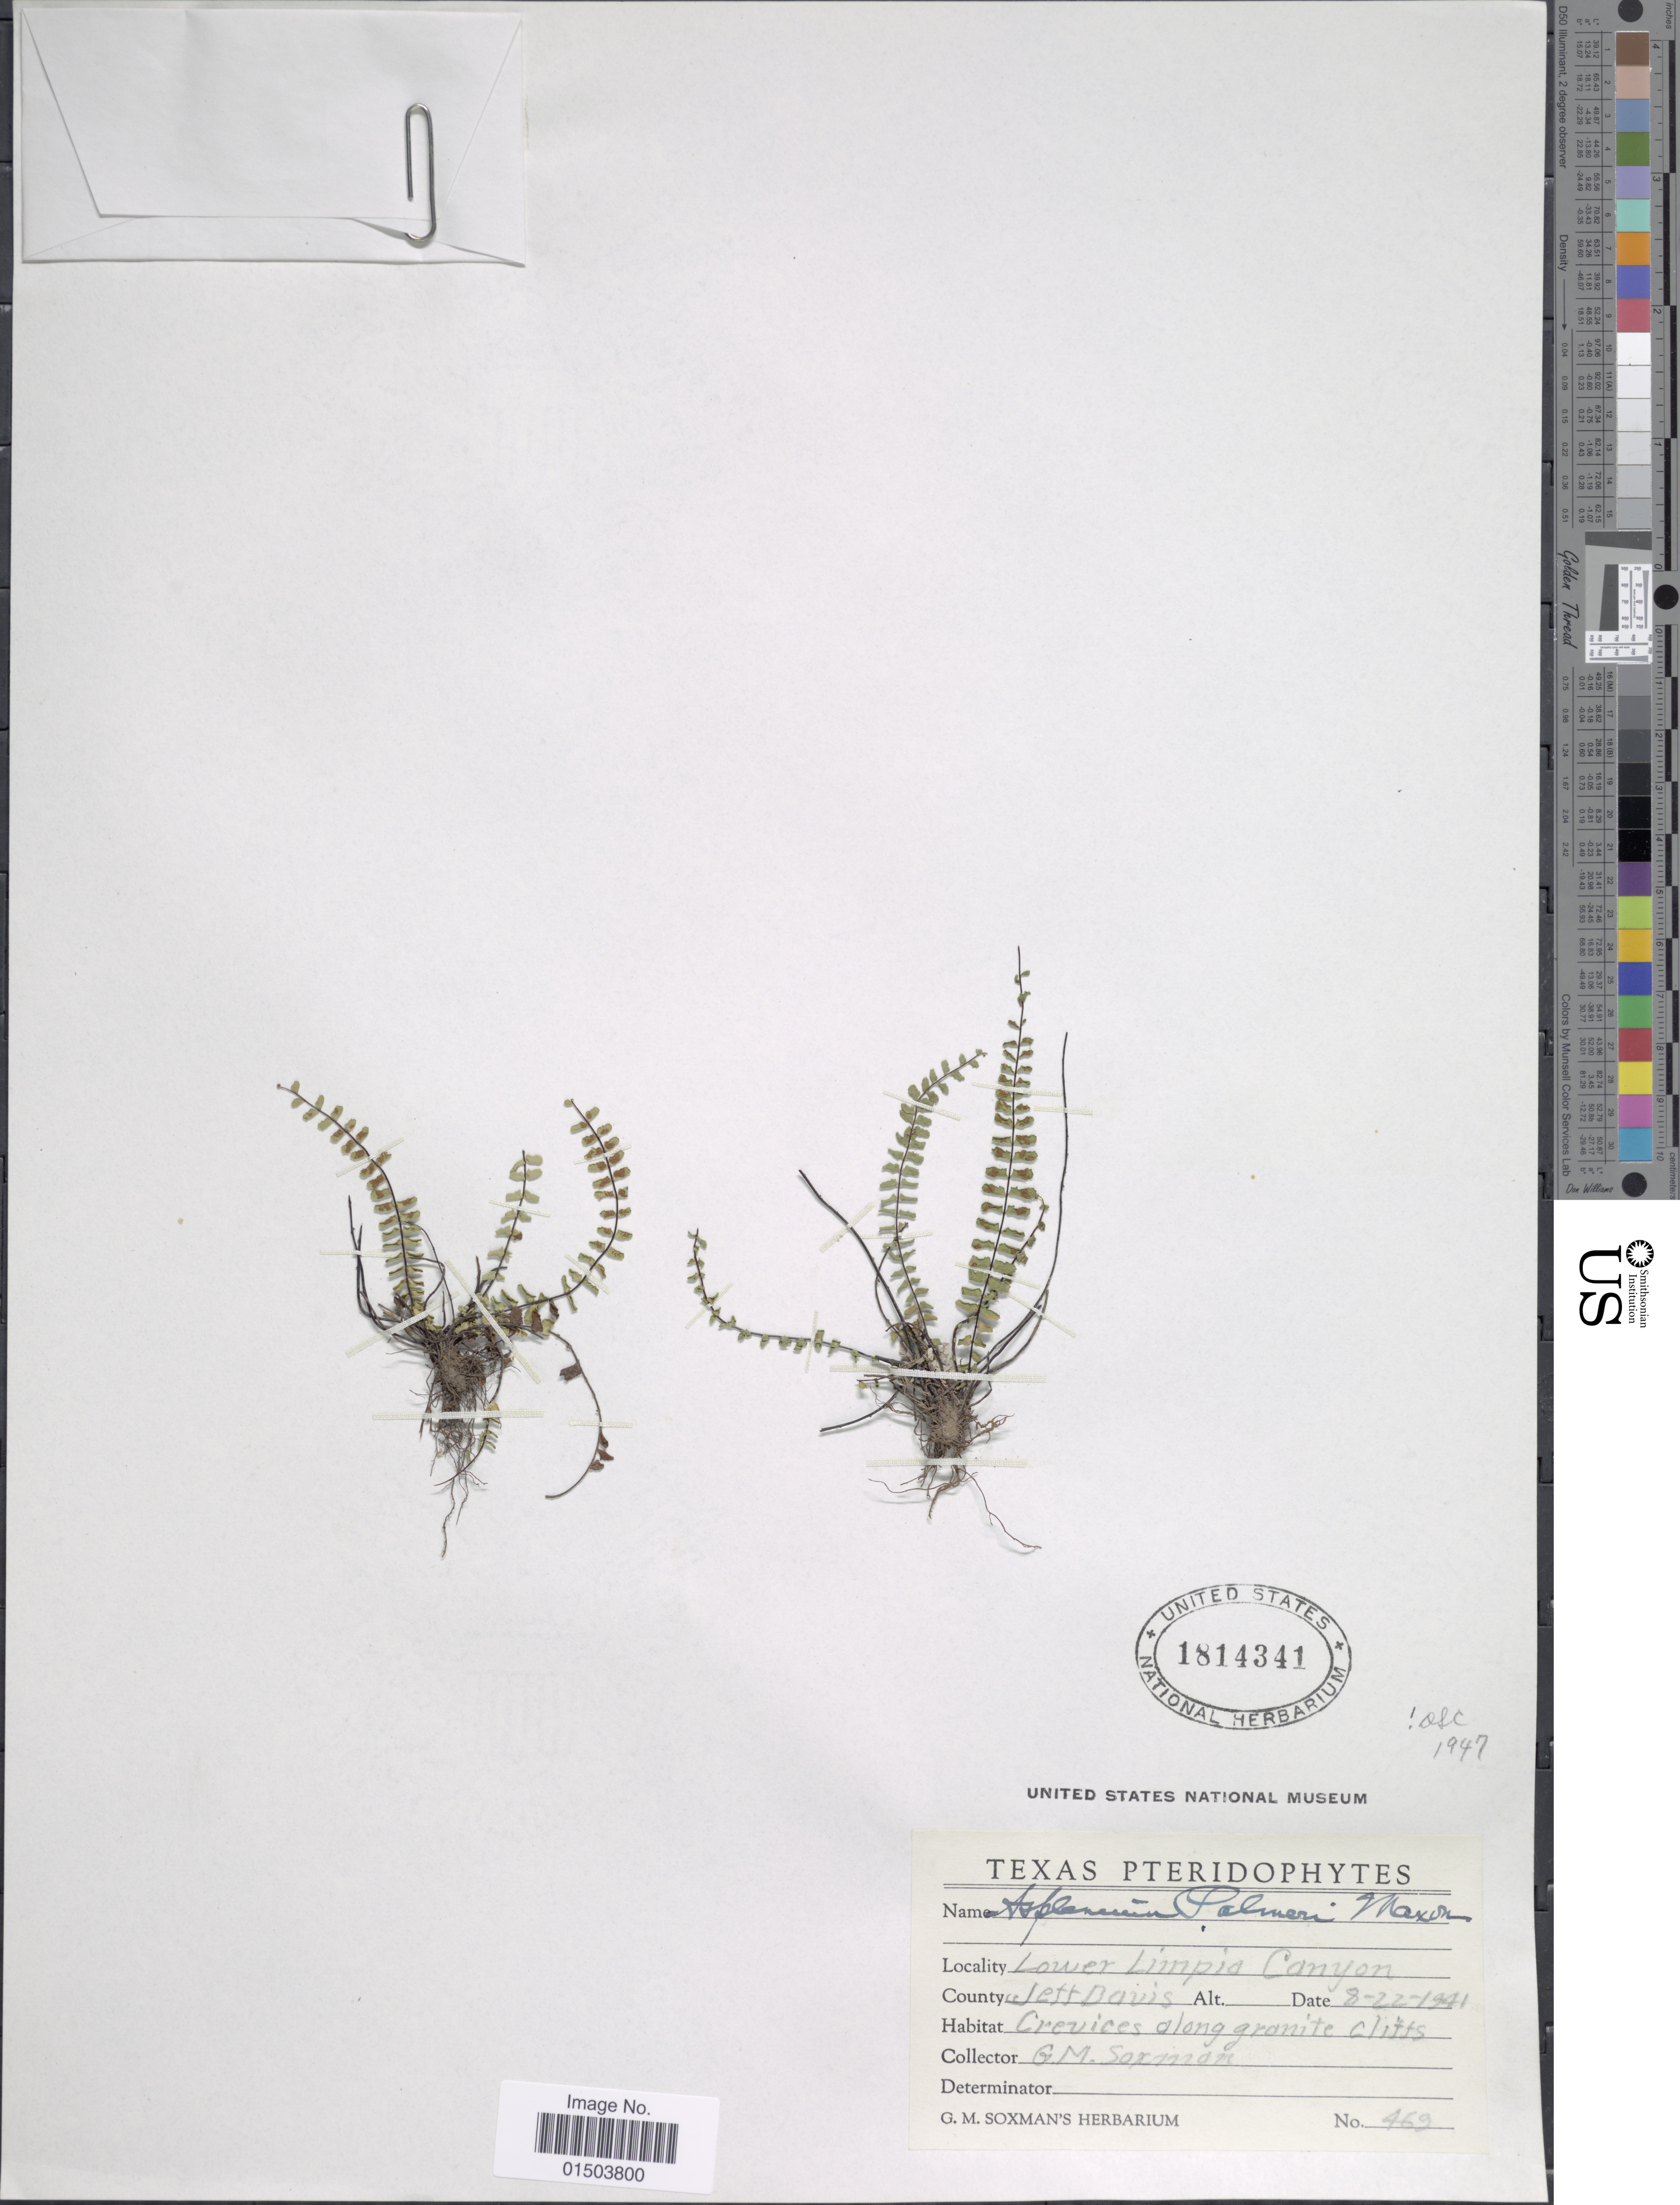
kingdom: Plantae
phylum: Tracheophyta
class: Polypodiopsida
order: Polypodiales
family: Aspleniaceae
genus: Asplenium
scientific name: Asplenium palmeri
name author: Maxon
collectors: G. Soxman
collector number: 469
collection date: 1941-08-22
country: United States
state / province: Texas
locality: Lower Limpia Canyon. County Jeff Davis.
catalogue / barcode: US 1814341